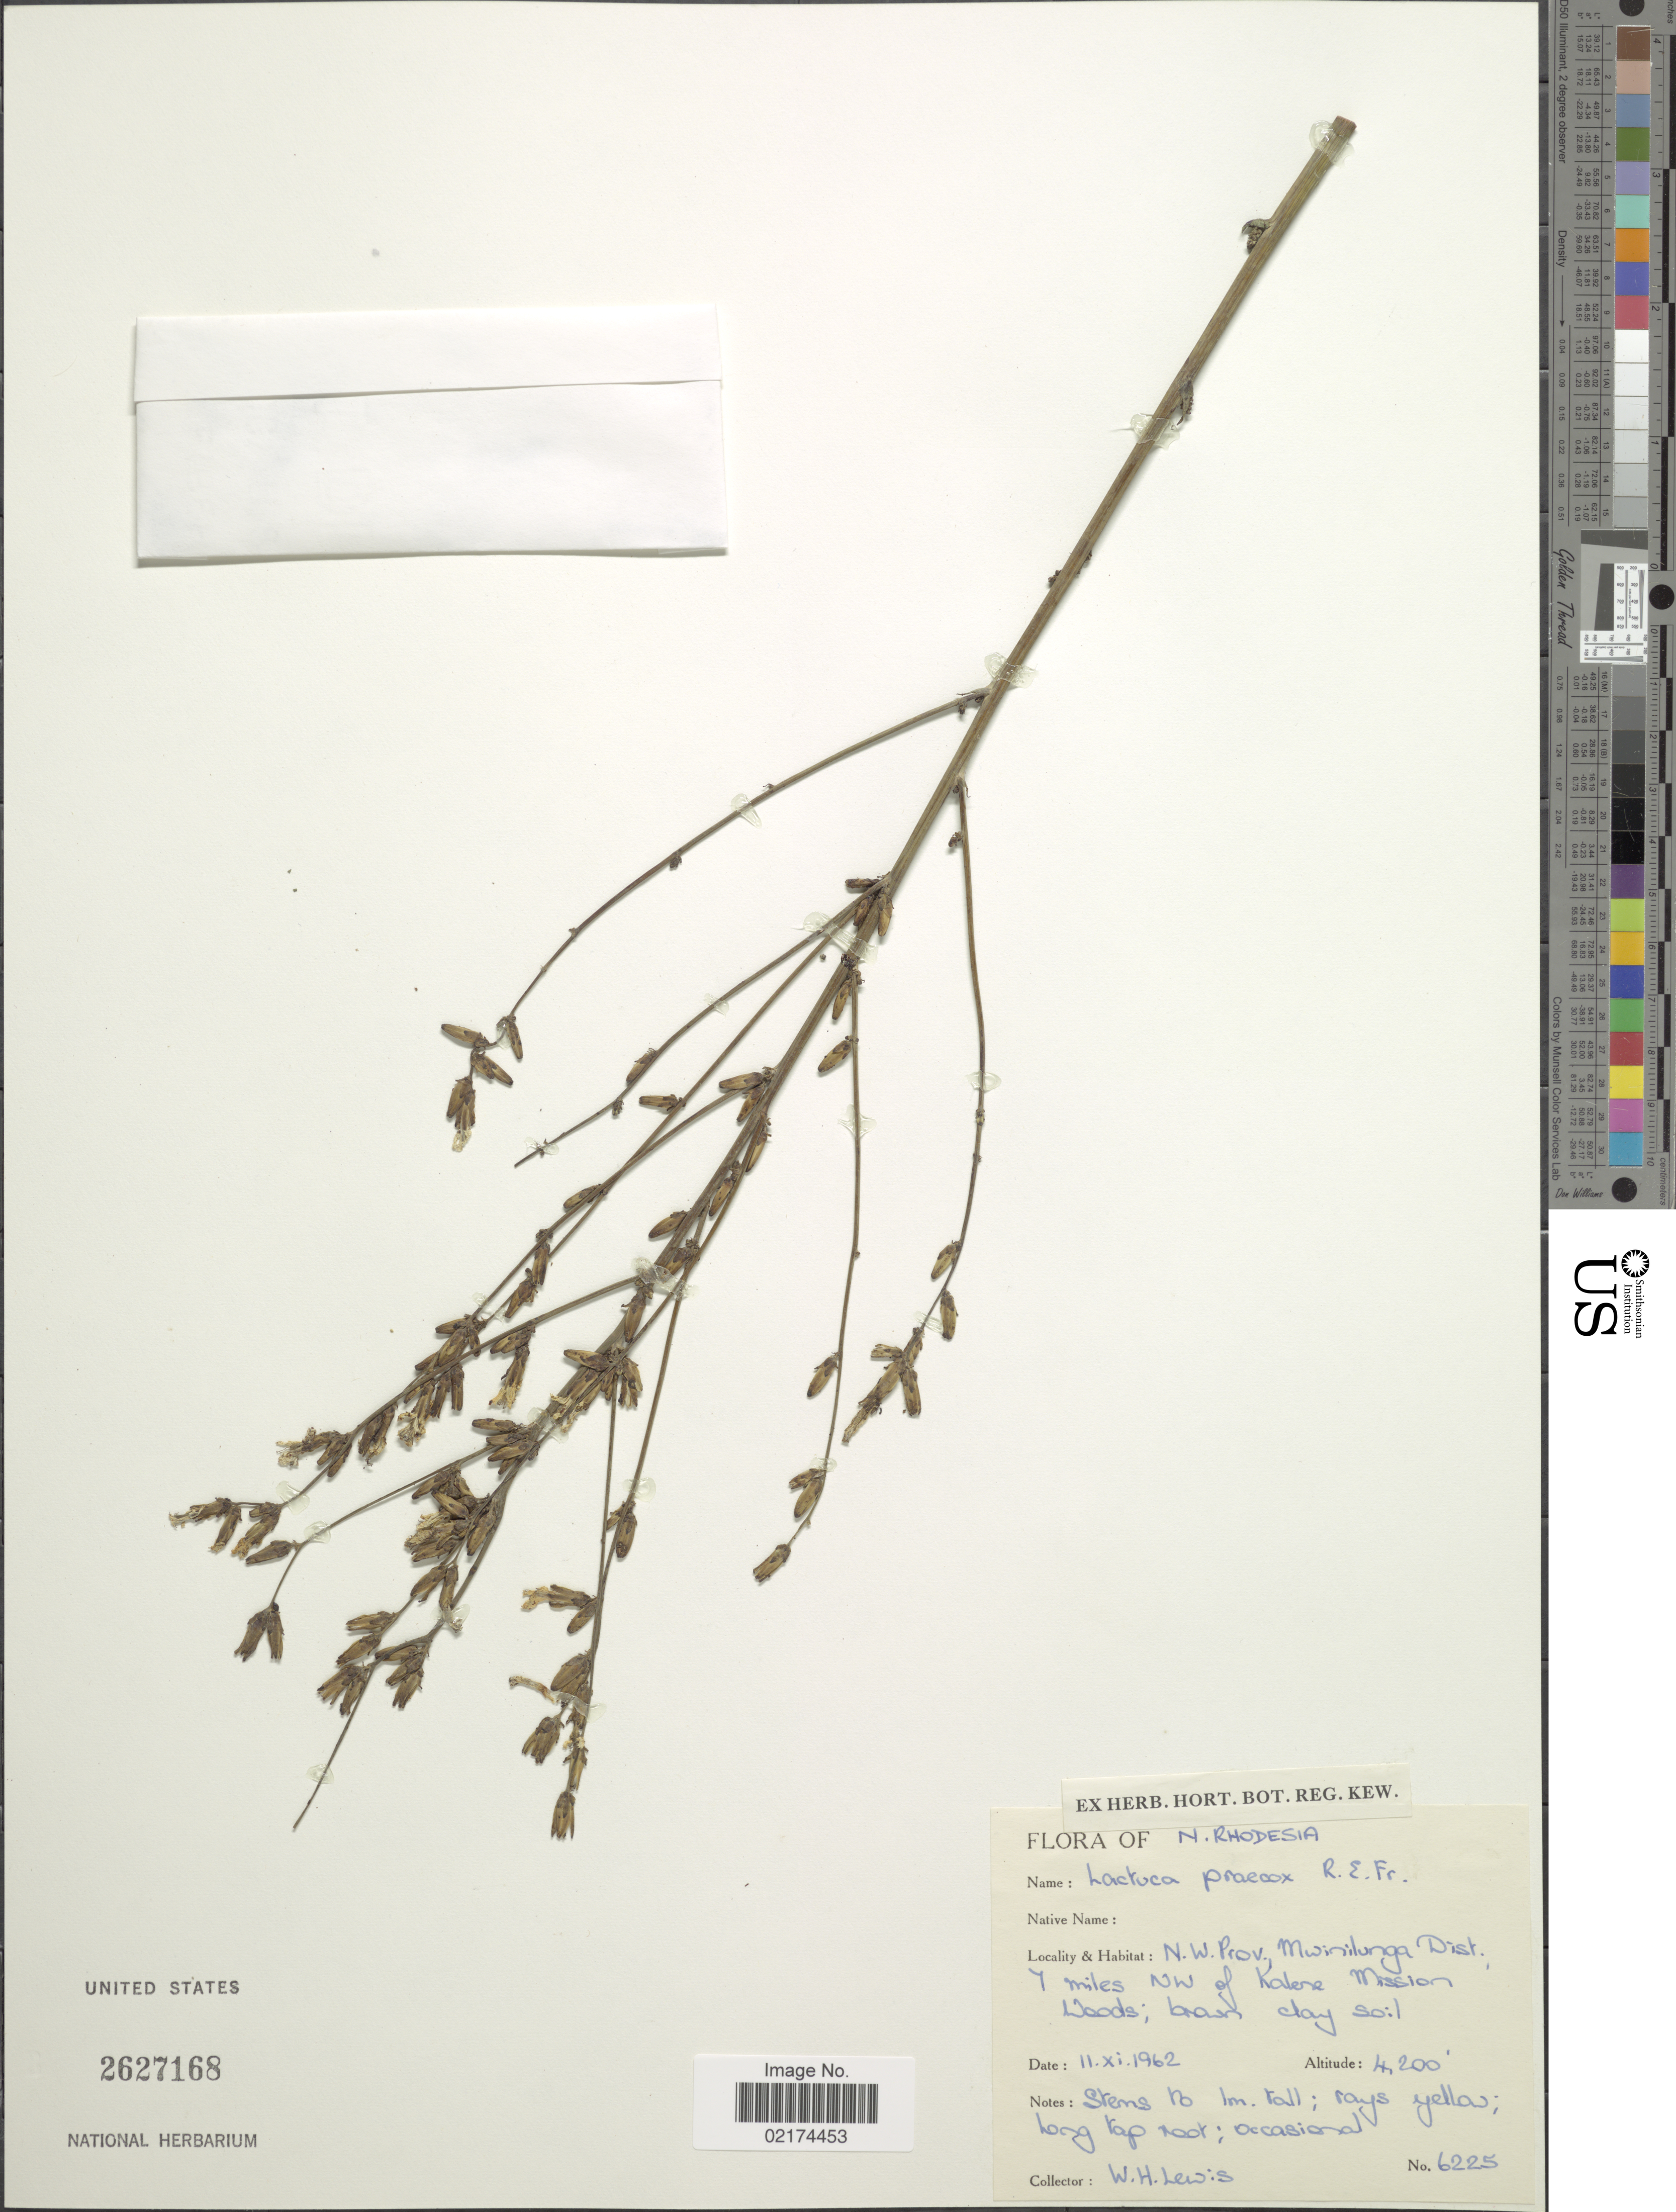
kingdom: Plantae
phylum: Tracheophyta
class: Magnoliopsida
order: Asterales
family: Asteraceae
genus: Lactuca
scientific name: Lactuca praecox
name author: R.E. Fr.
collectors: W. H. Lewis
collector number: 6225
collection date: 1962-11-11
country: Zambia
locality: N. Rhodesia, N.W. Prov., Mwinilunga Dist. 7 miles NW of Kalene Mission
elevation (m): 1280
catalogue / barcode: US 2627168